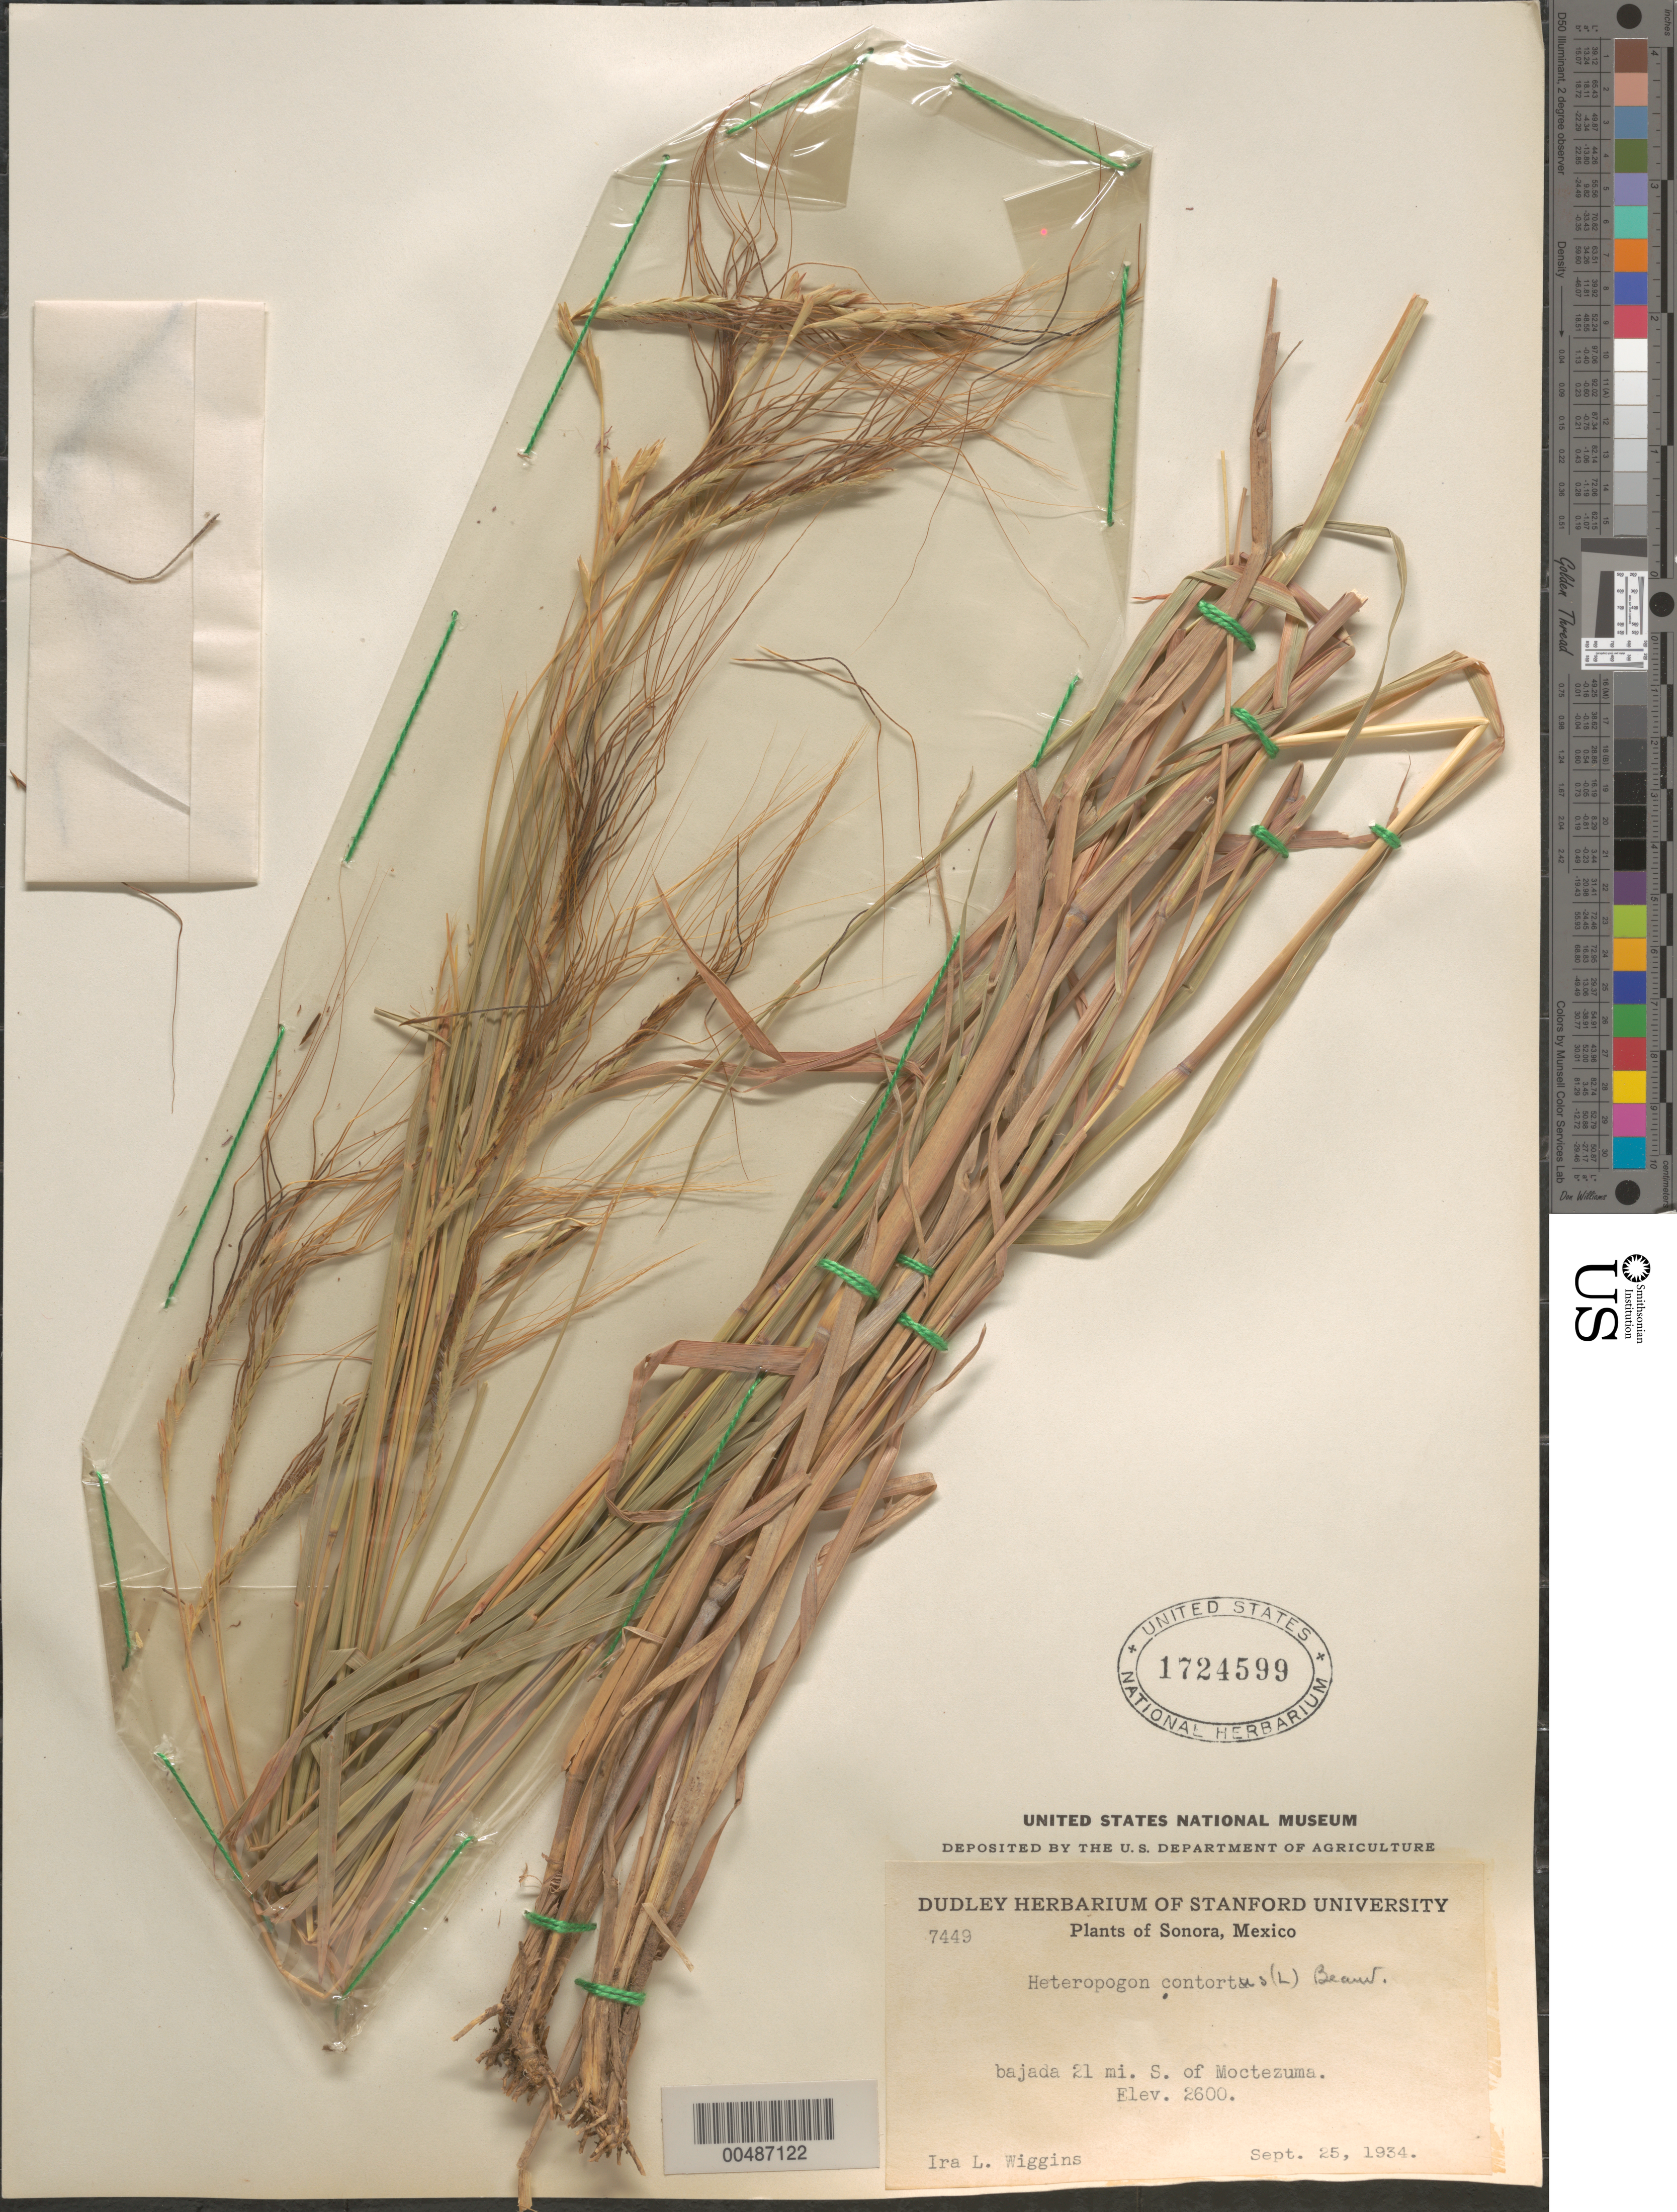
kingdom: Plantae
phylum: Tracheophyta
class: Liliopsida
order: Poales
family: Poaceae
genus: Heteropogon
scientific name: Heteropogon contortus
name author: (L.) P. Beauv. ex Roem. & Schult.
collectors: I. L. Wiggins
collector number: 7449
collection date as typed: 25 Sep 1934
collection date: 1934-09-25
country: Mexico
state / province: Sonora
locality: Bajada 21 mi S of Moctezuma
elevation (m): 792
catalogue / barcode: US 1724599